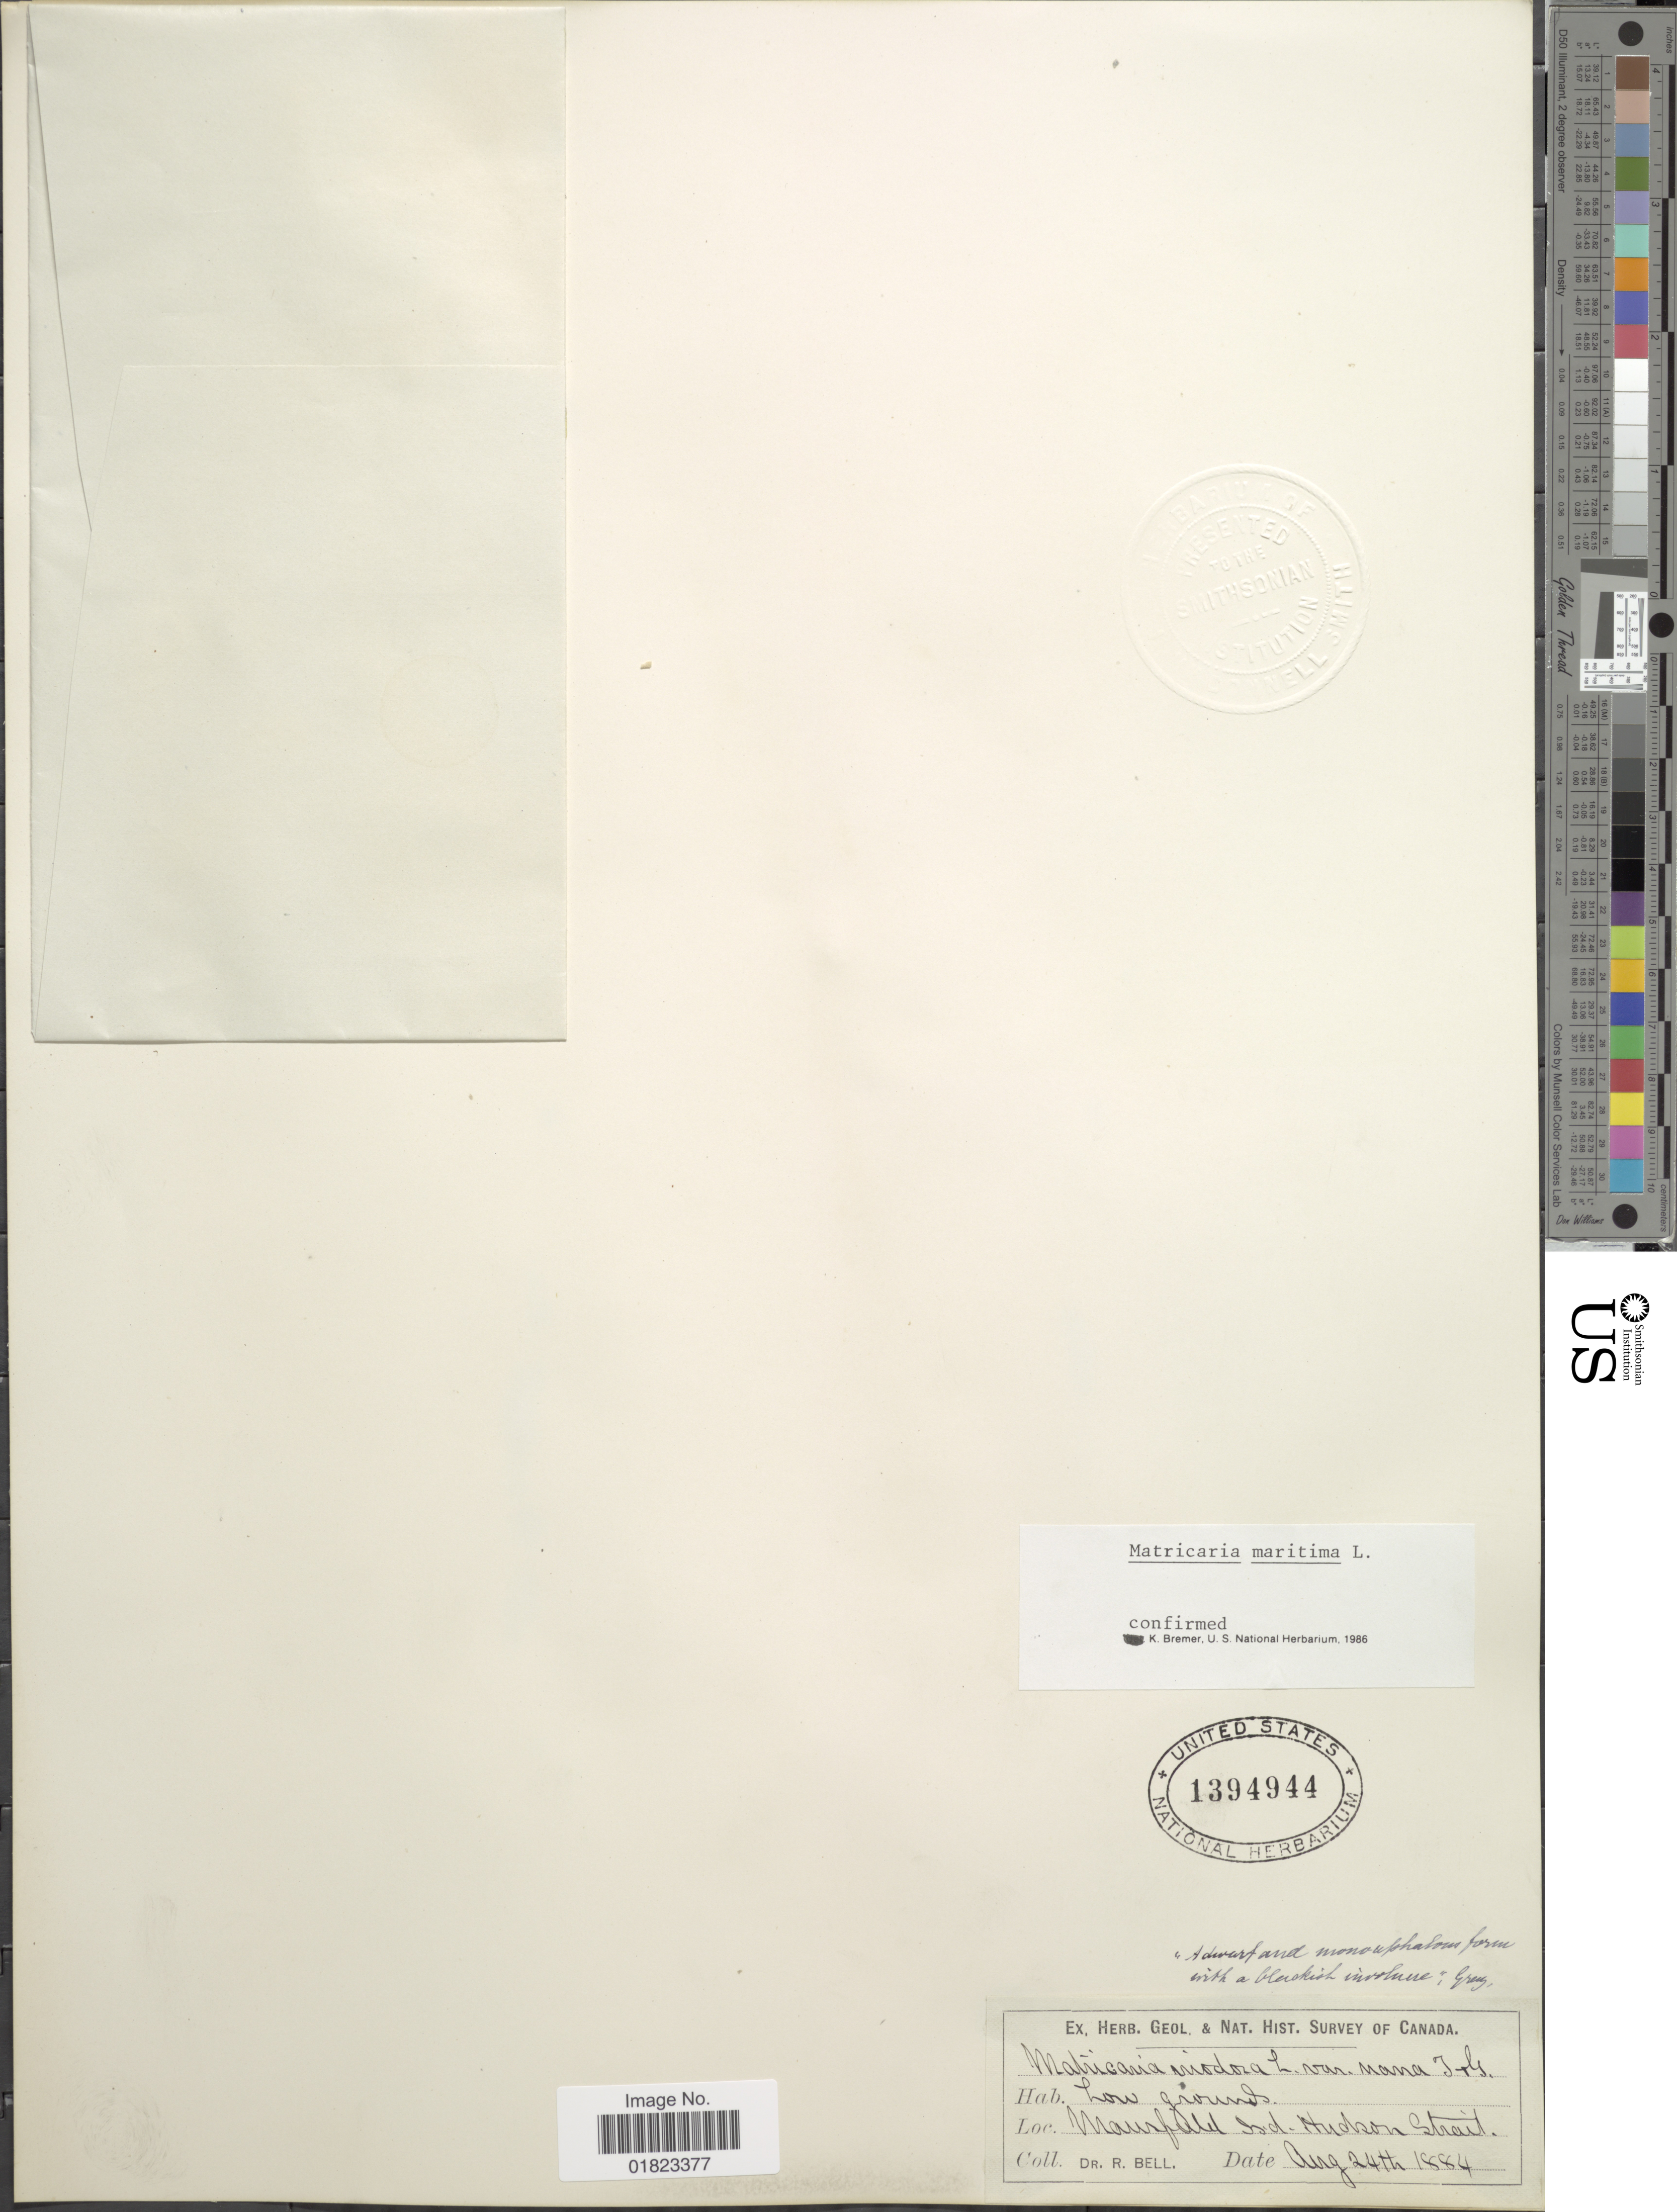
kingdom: Plantae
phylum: Tracheophyta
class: Magnoliopsida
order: Asterales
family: Asteraceae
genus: Tripleurospermum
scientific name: Tripleurospermum maritimum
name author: (L.) W.D.J. Koch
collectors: C. R. Bell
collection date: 1884-08-24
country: Canada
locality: Mansfield Isl. Hudson Strait.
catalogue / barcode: US 1394944